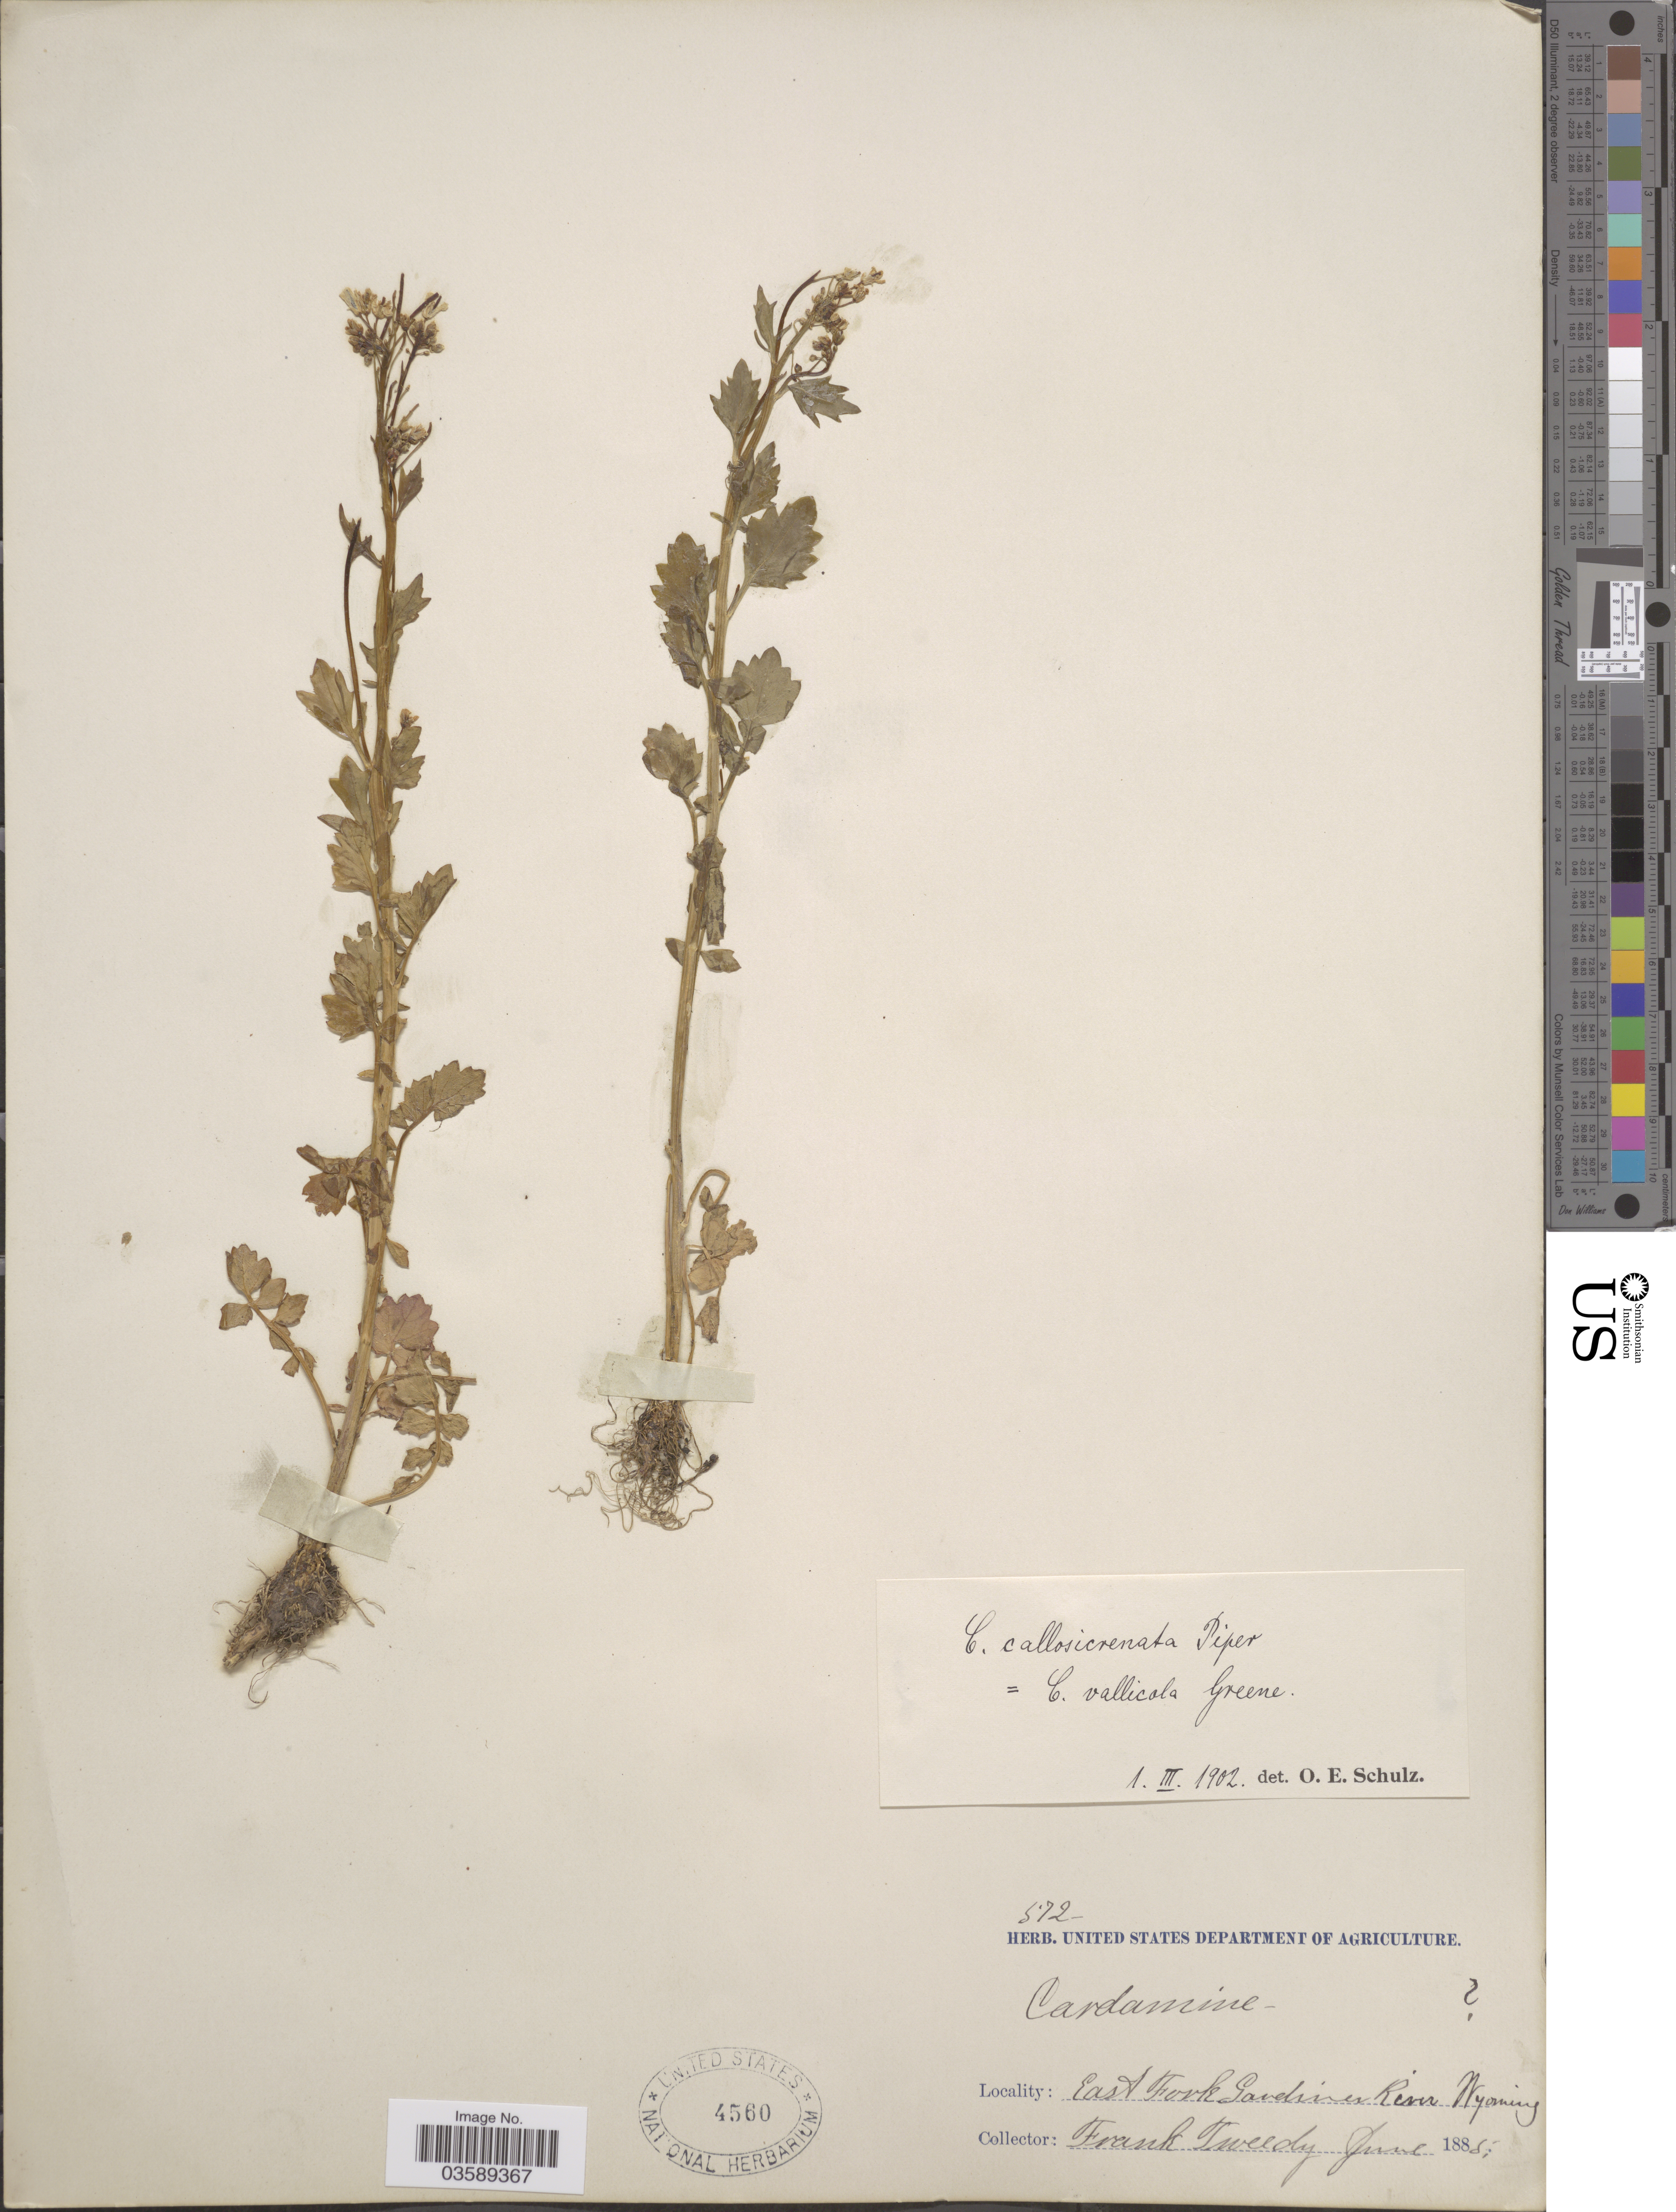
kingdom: Plantae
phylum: Tracheophyta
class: Magnoliopsida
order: Brassicales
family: Brassicaceae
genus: Cardamine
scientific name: Cardamine leibergii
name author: Holz.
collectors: F. Tweedy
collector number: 572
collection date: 1885-06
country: United States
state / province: Wyoming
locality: East Fork Gardiner River.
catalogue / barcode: US 4560